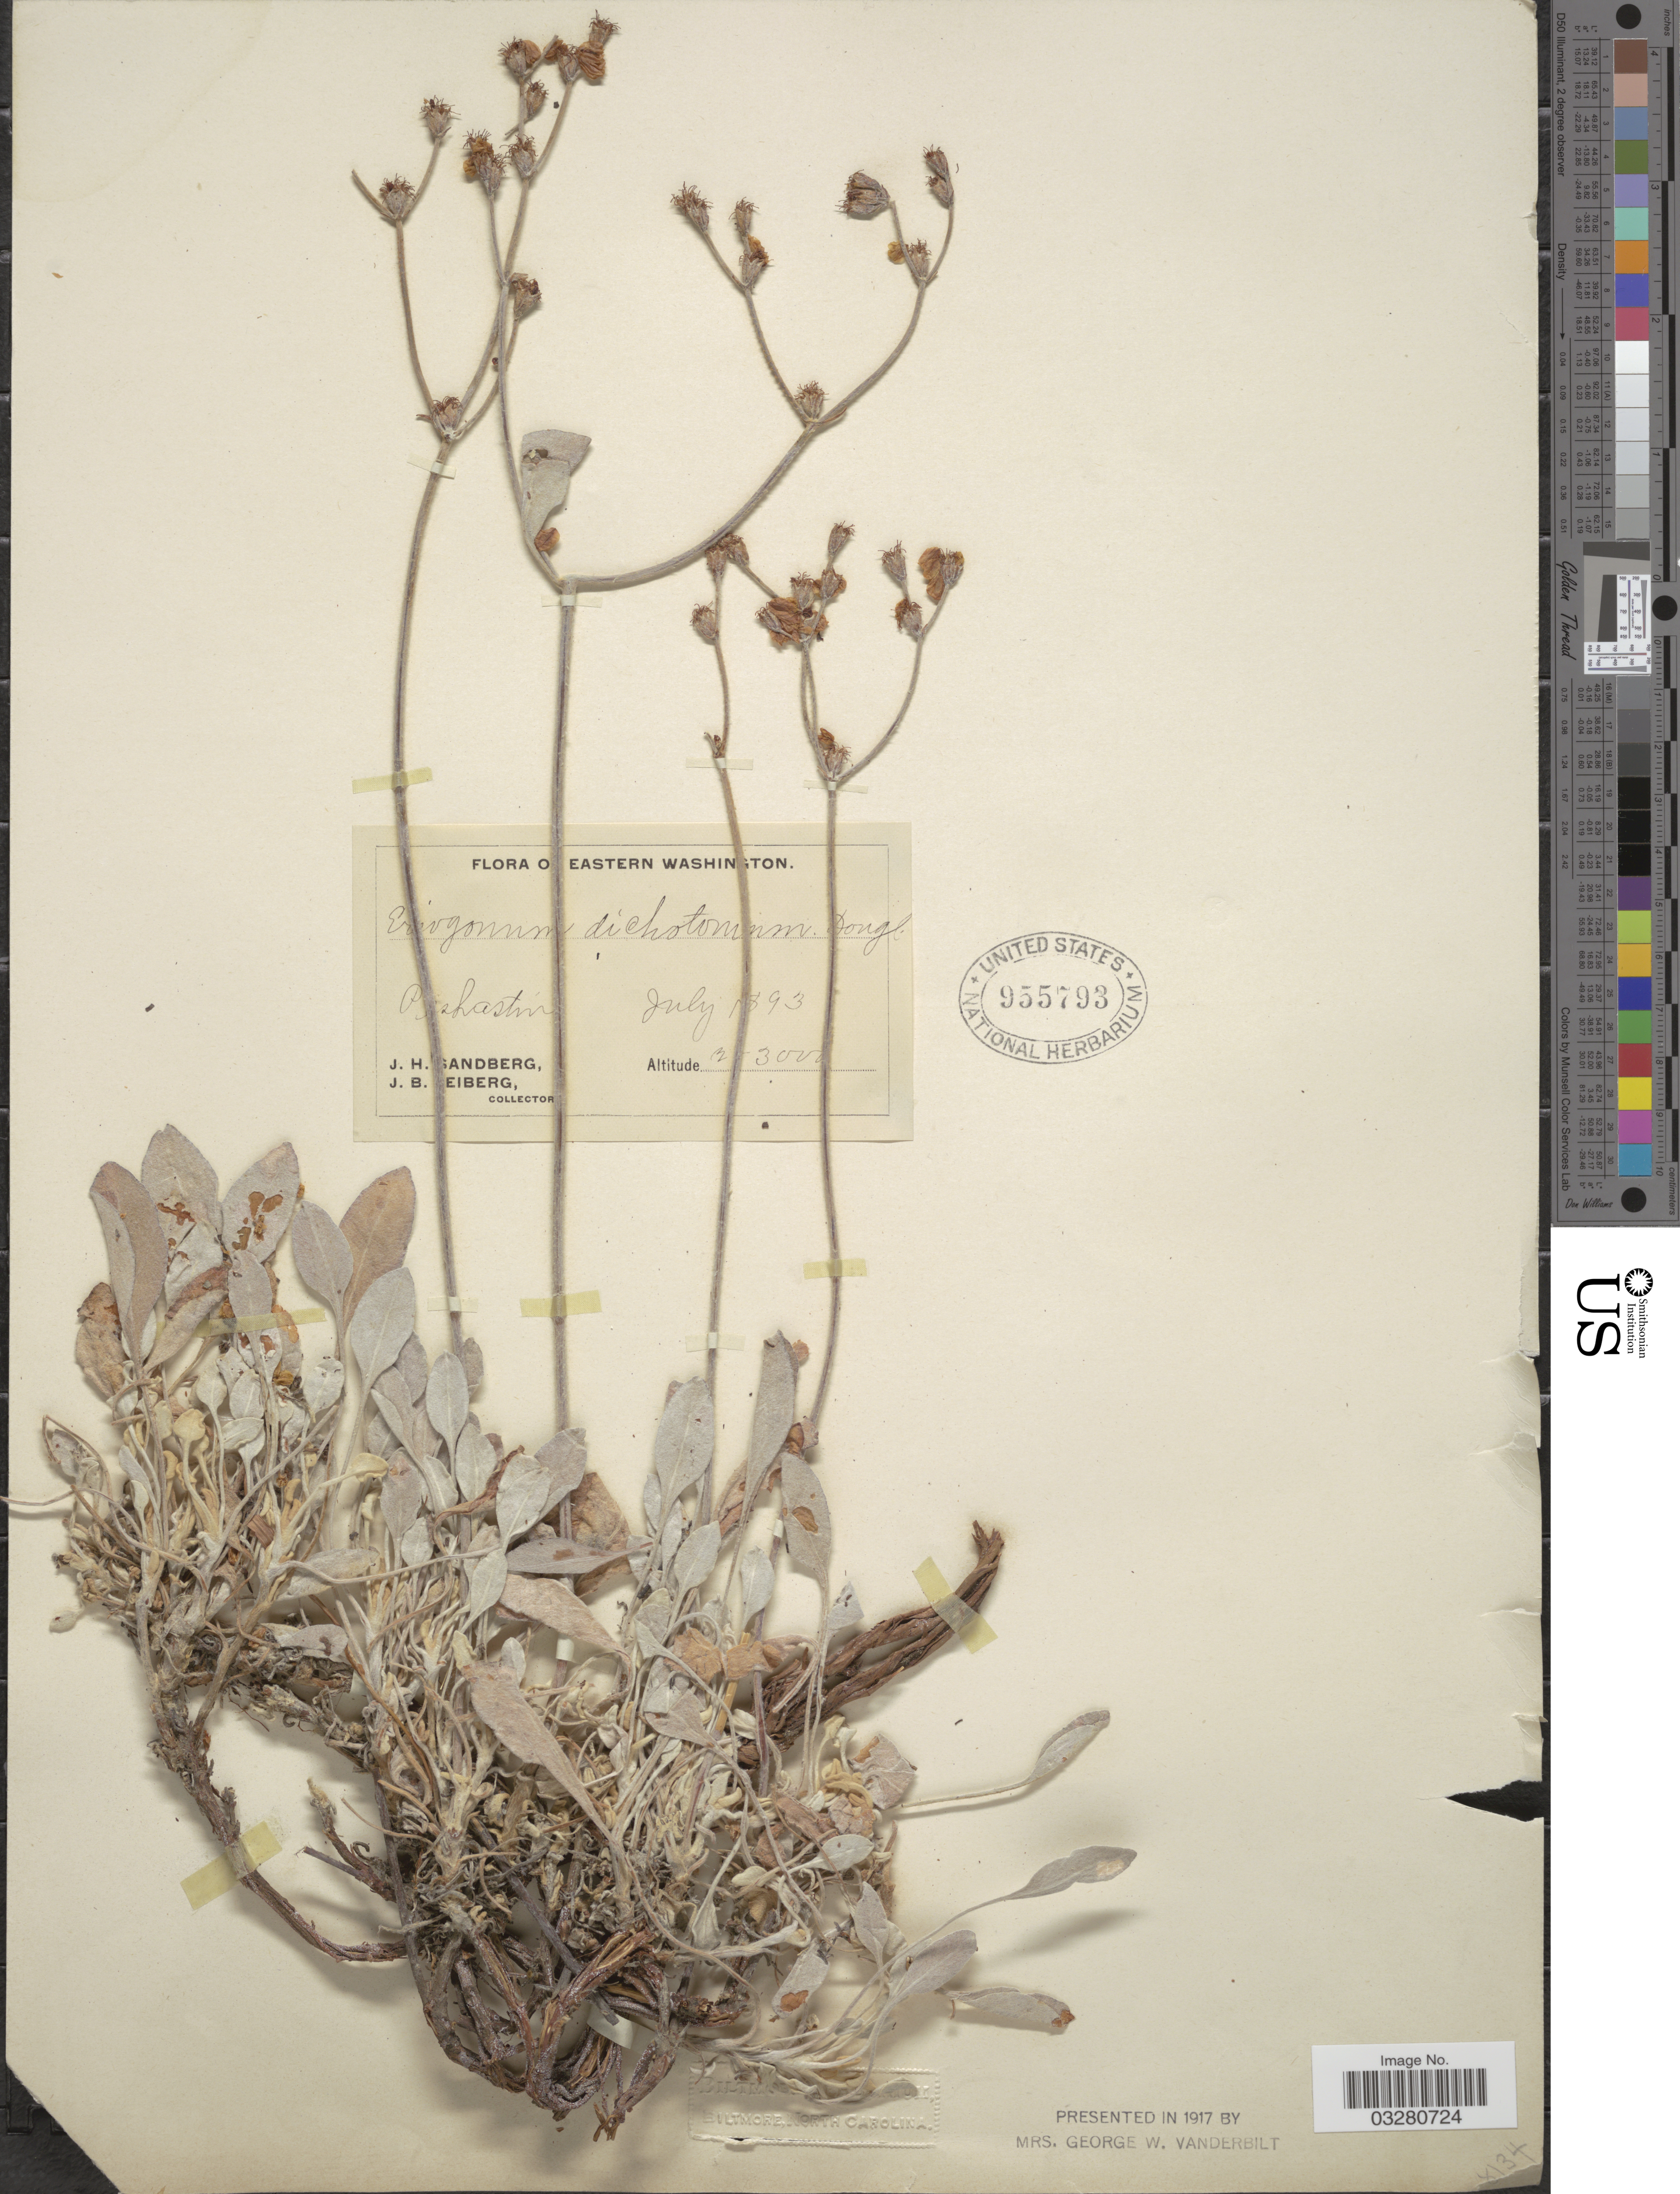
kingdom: Plantae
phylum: Tracheophyta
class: Magnoliopsida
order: Caryophyllales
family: Polygonaceae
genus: Eriogonum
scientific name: Eriogonum strictum subsp. proliferum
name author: (Torr. & A. Gray) S. Stokes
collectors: J. H. Sandberg & J. B. Leiberg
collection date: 1893-07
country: United States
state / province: Washington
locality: Eastern Washington. Peshastin.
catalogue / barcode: US 955793